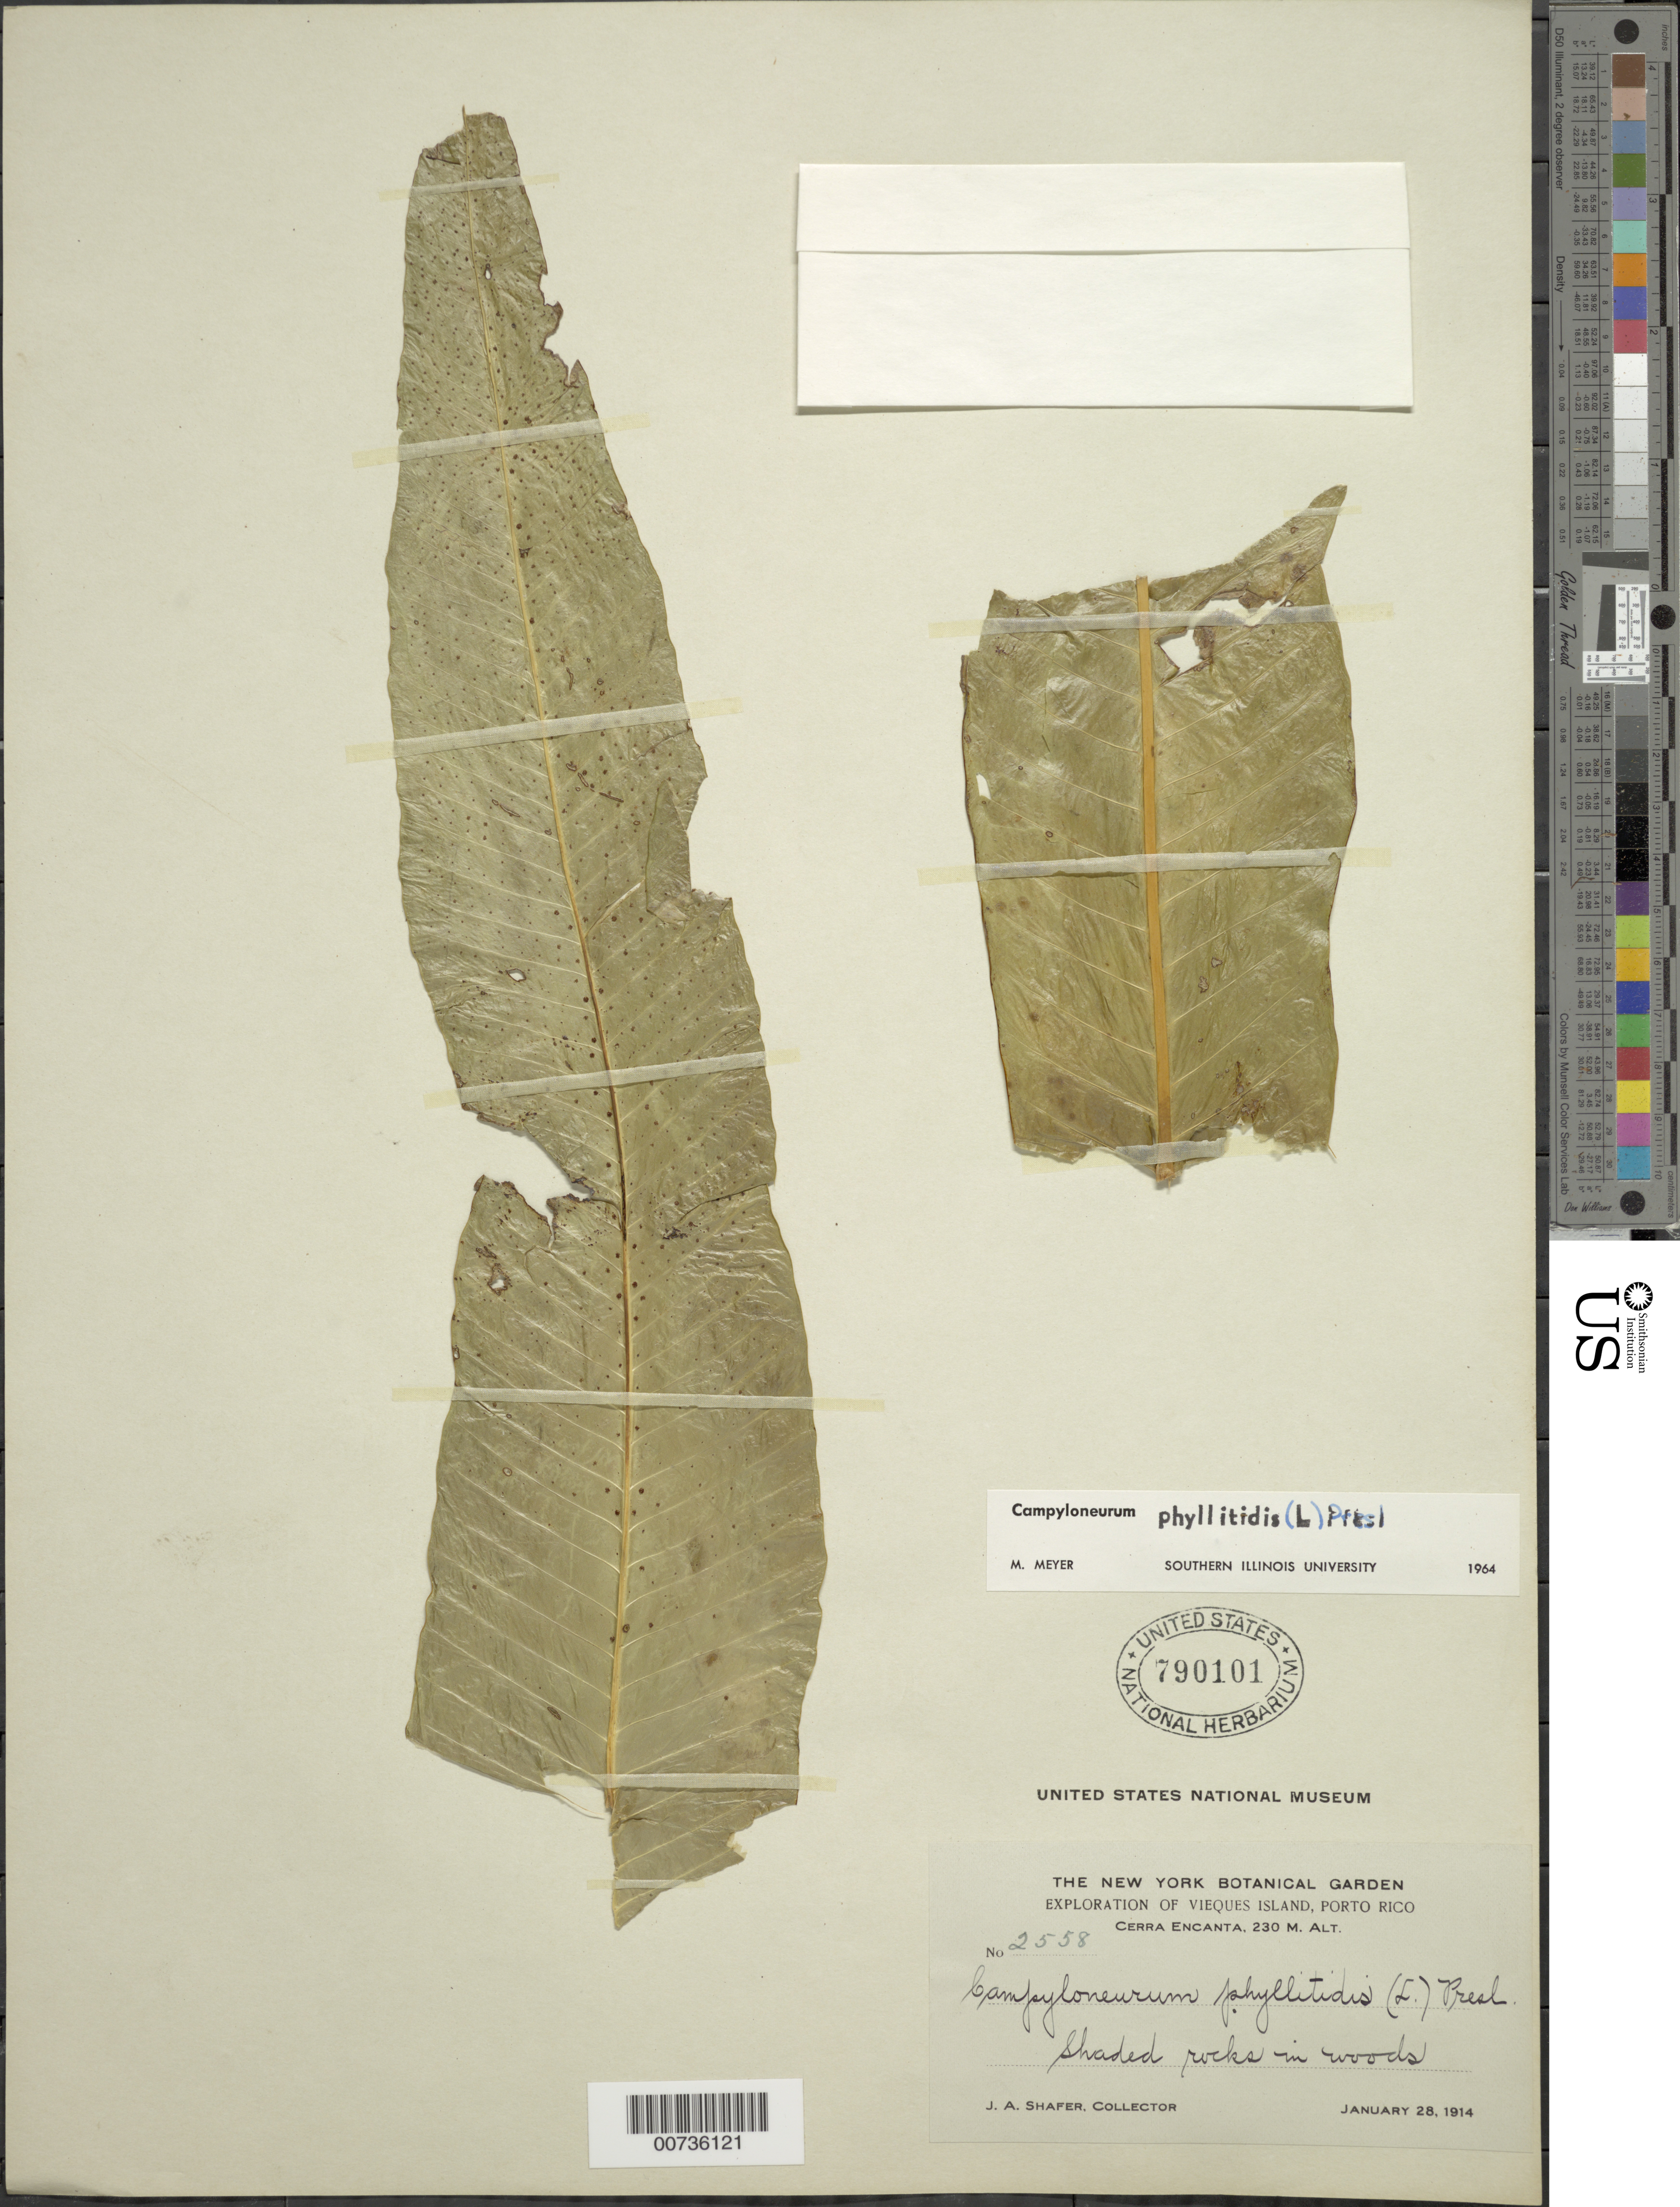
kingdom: Plantae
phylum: Tracheophyta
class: Polypodiopsida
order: Polypodiales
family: Polypodiaceae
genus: Campyloneurum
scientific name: Campyloneurum phyllitidis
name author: (L.) C. Presl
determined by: Meyer, M.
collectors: J. A. Shafer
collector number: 2558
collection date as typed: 28 Jan 1914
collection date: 1914-01-28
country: Puerto Rico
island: Vieques I.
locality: Cerra Encanta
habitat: On shaded rocks in woods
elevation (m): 230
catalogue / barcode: US 790101